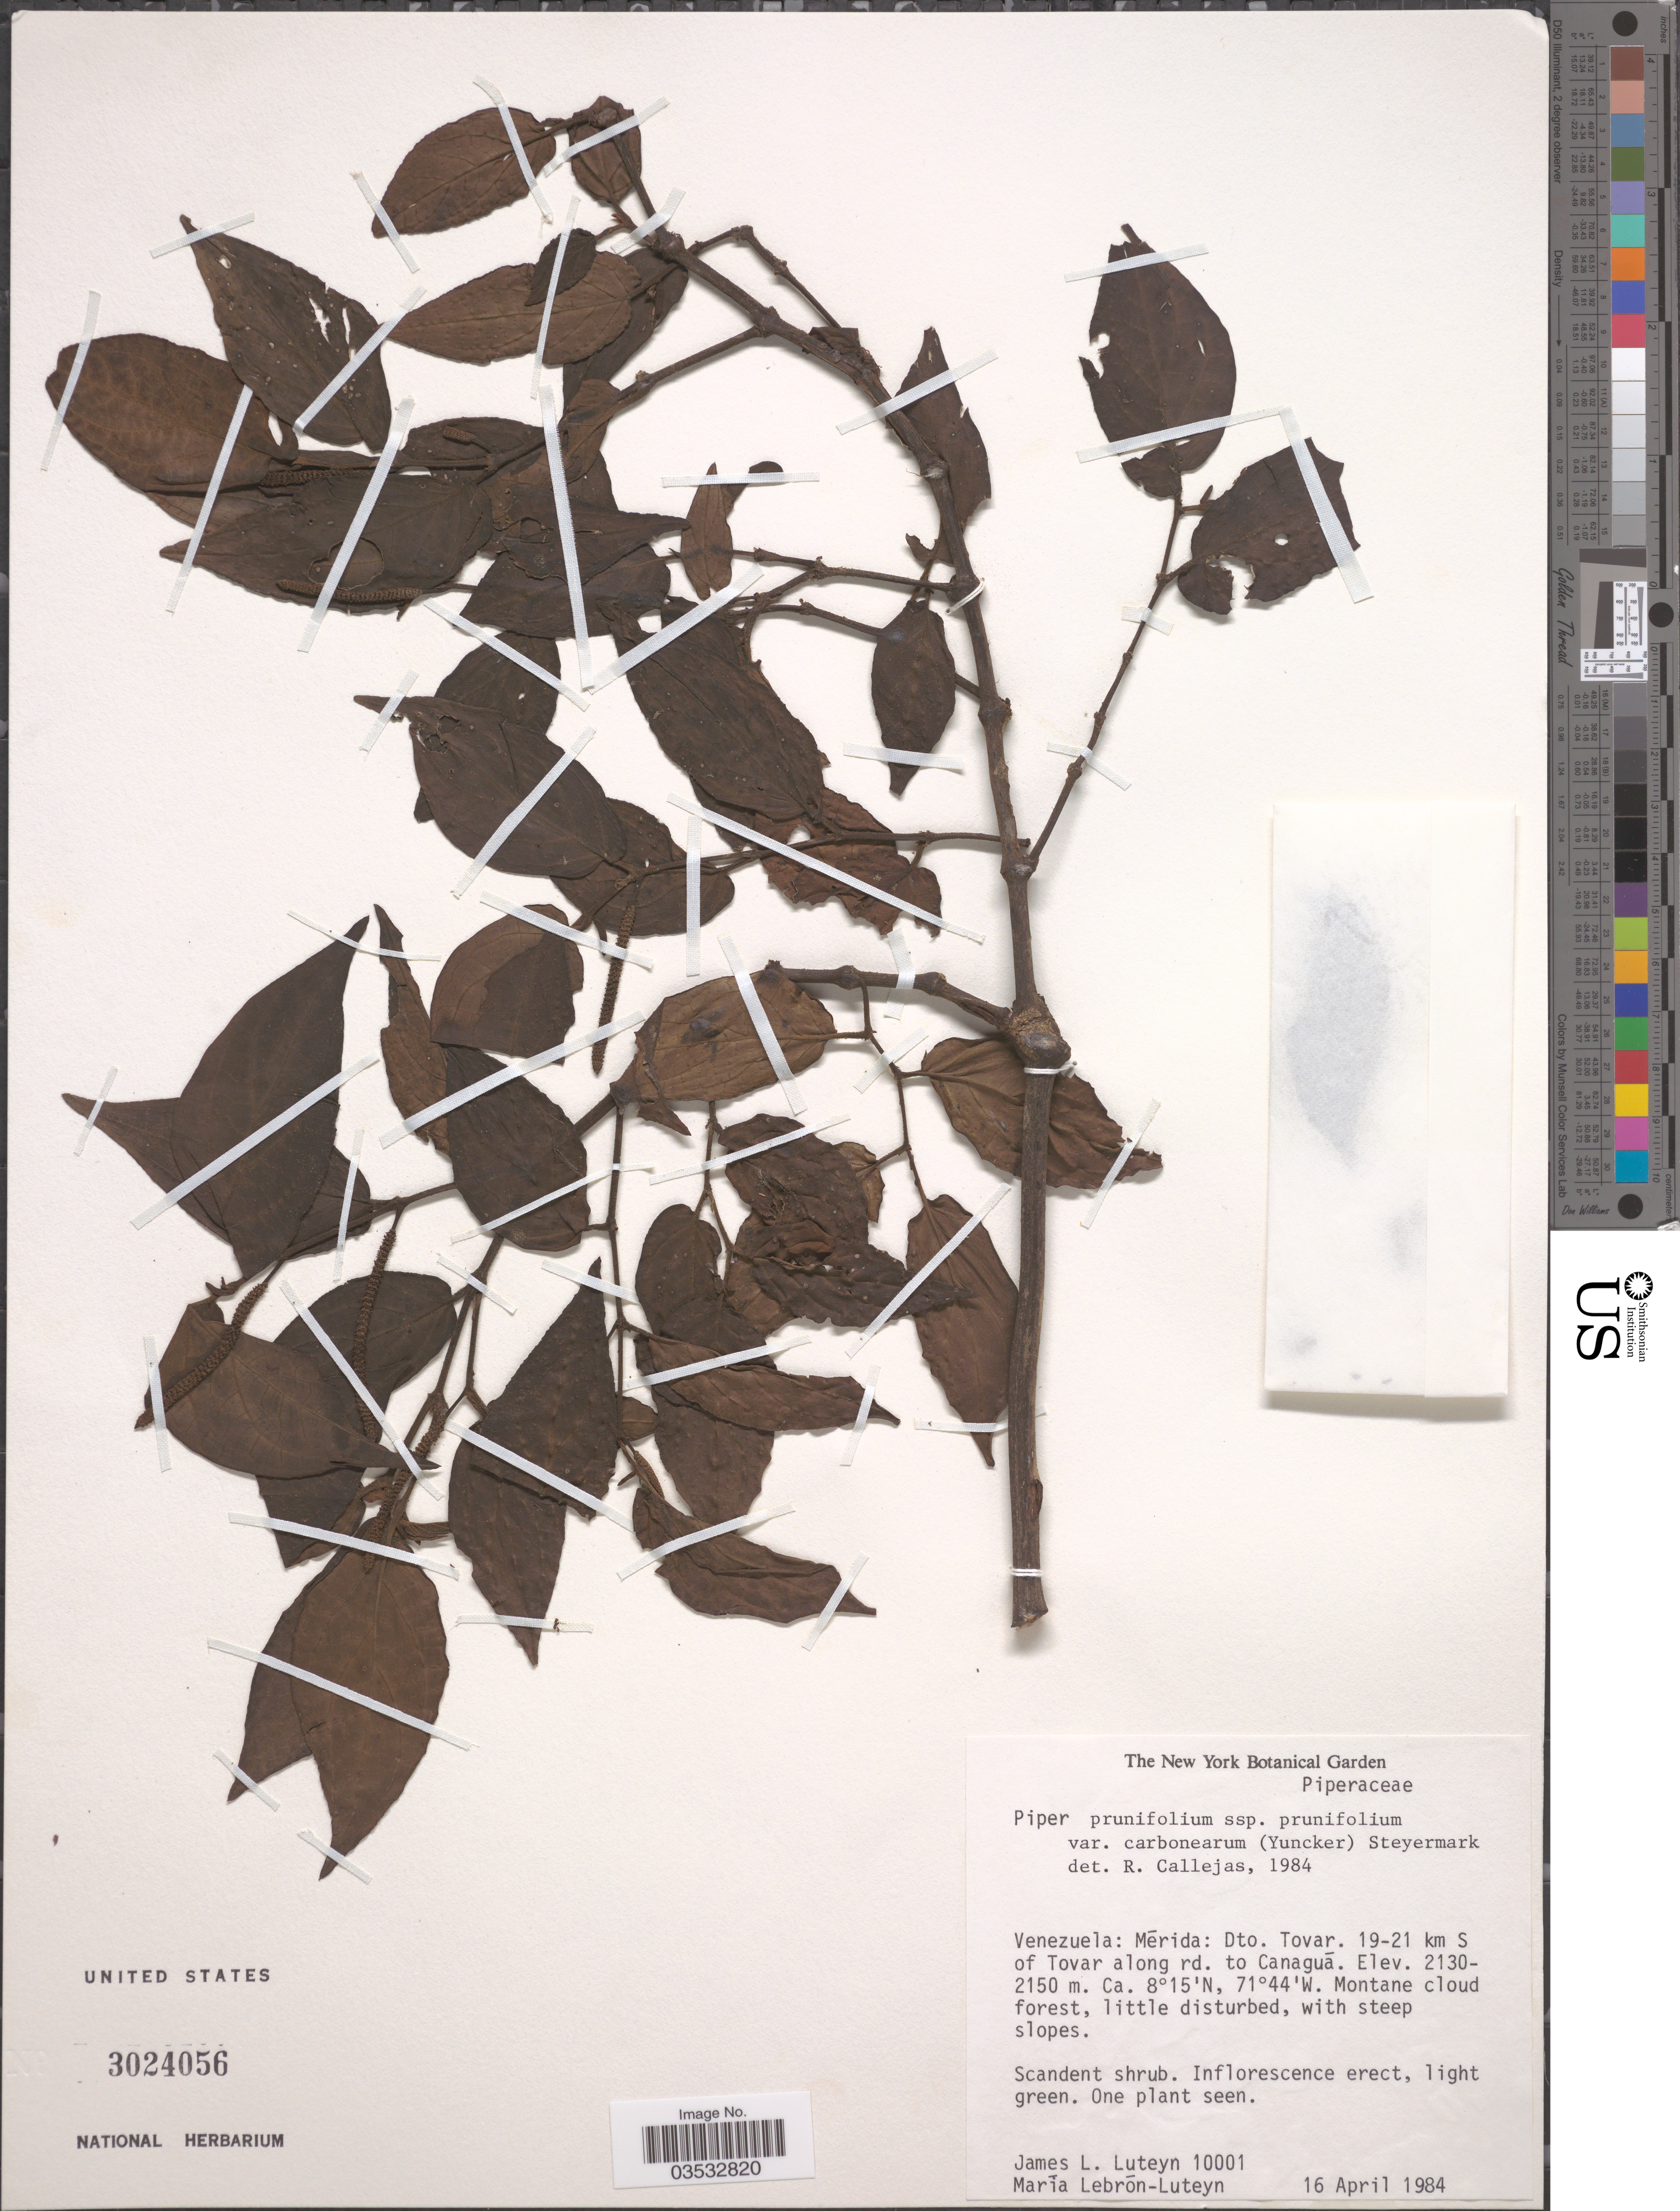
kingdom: Plantae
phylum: Tracheophyta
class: Magnoliopsida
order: Piperales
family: Piperaceae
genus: Piper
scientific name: Piper prunifolium var. carboneranum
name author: (Yunck.) Steyerm.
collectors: J. L. Luteyn & M. L. Lebrón-Luteyn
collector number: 10001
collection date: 1984-04-16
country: Venezuela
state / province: Merida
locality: Dto. Tovar. 19-21 km S of Tovar along rd. to Canaguá.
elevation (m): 2130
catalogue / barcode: US 3024056